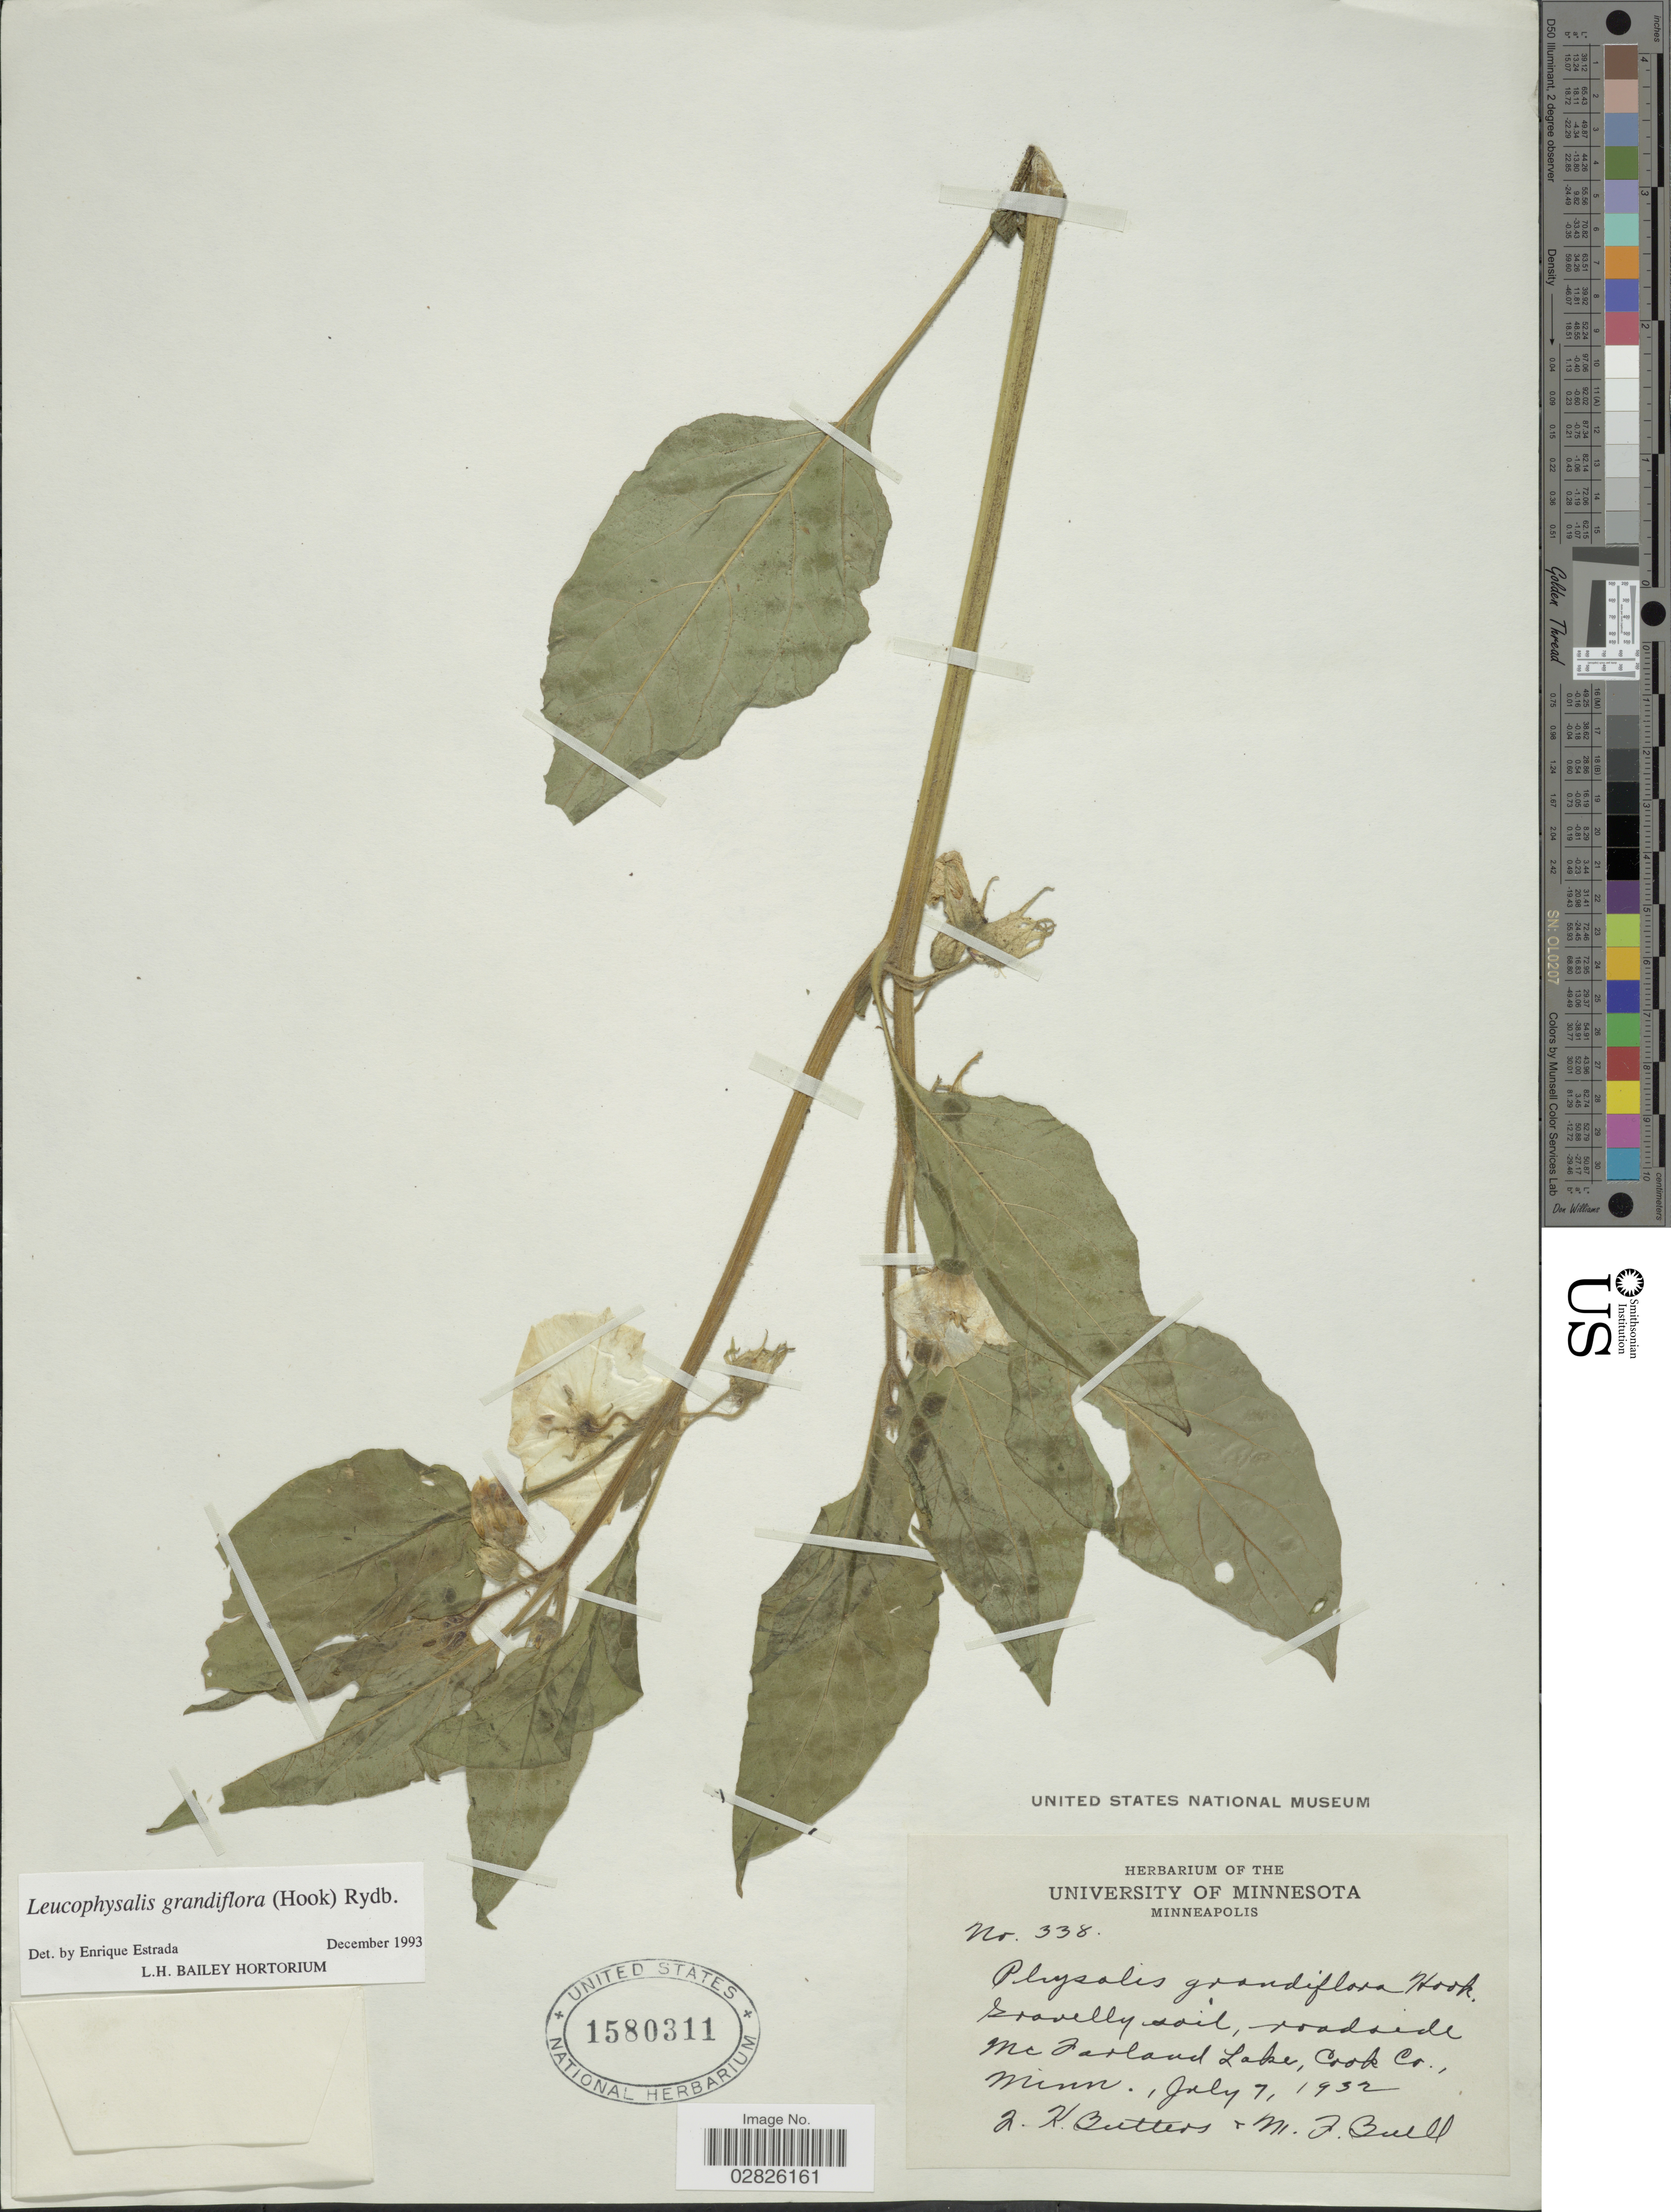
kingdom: Plantae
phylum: Tracheophyta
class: Magnoliopsida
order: Solanales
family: Solanaceae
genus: Leucophysalis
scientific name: Leucophysalis grandiflora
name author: (Hook.) Rydb.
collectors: F. K. Butters & M. Buell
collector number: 338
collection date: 1932-07-07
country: United States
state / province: Minnesota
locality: McFarland Lake, Cook Co.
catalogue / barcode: US 1580311